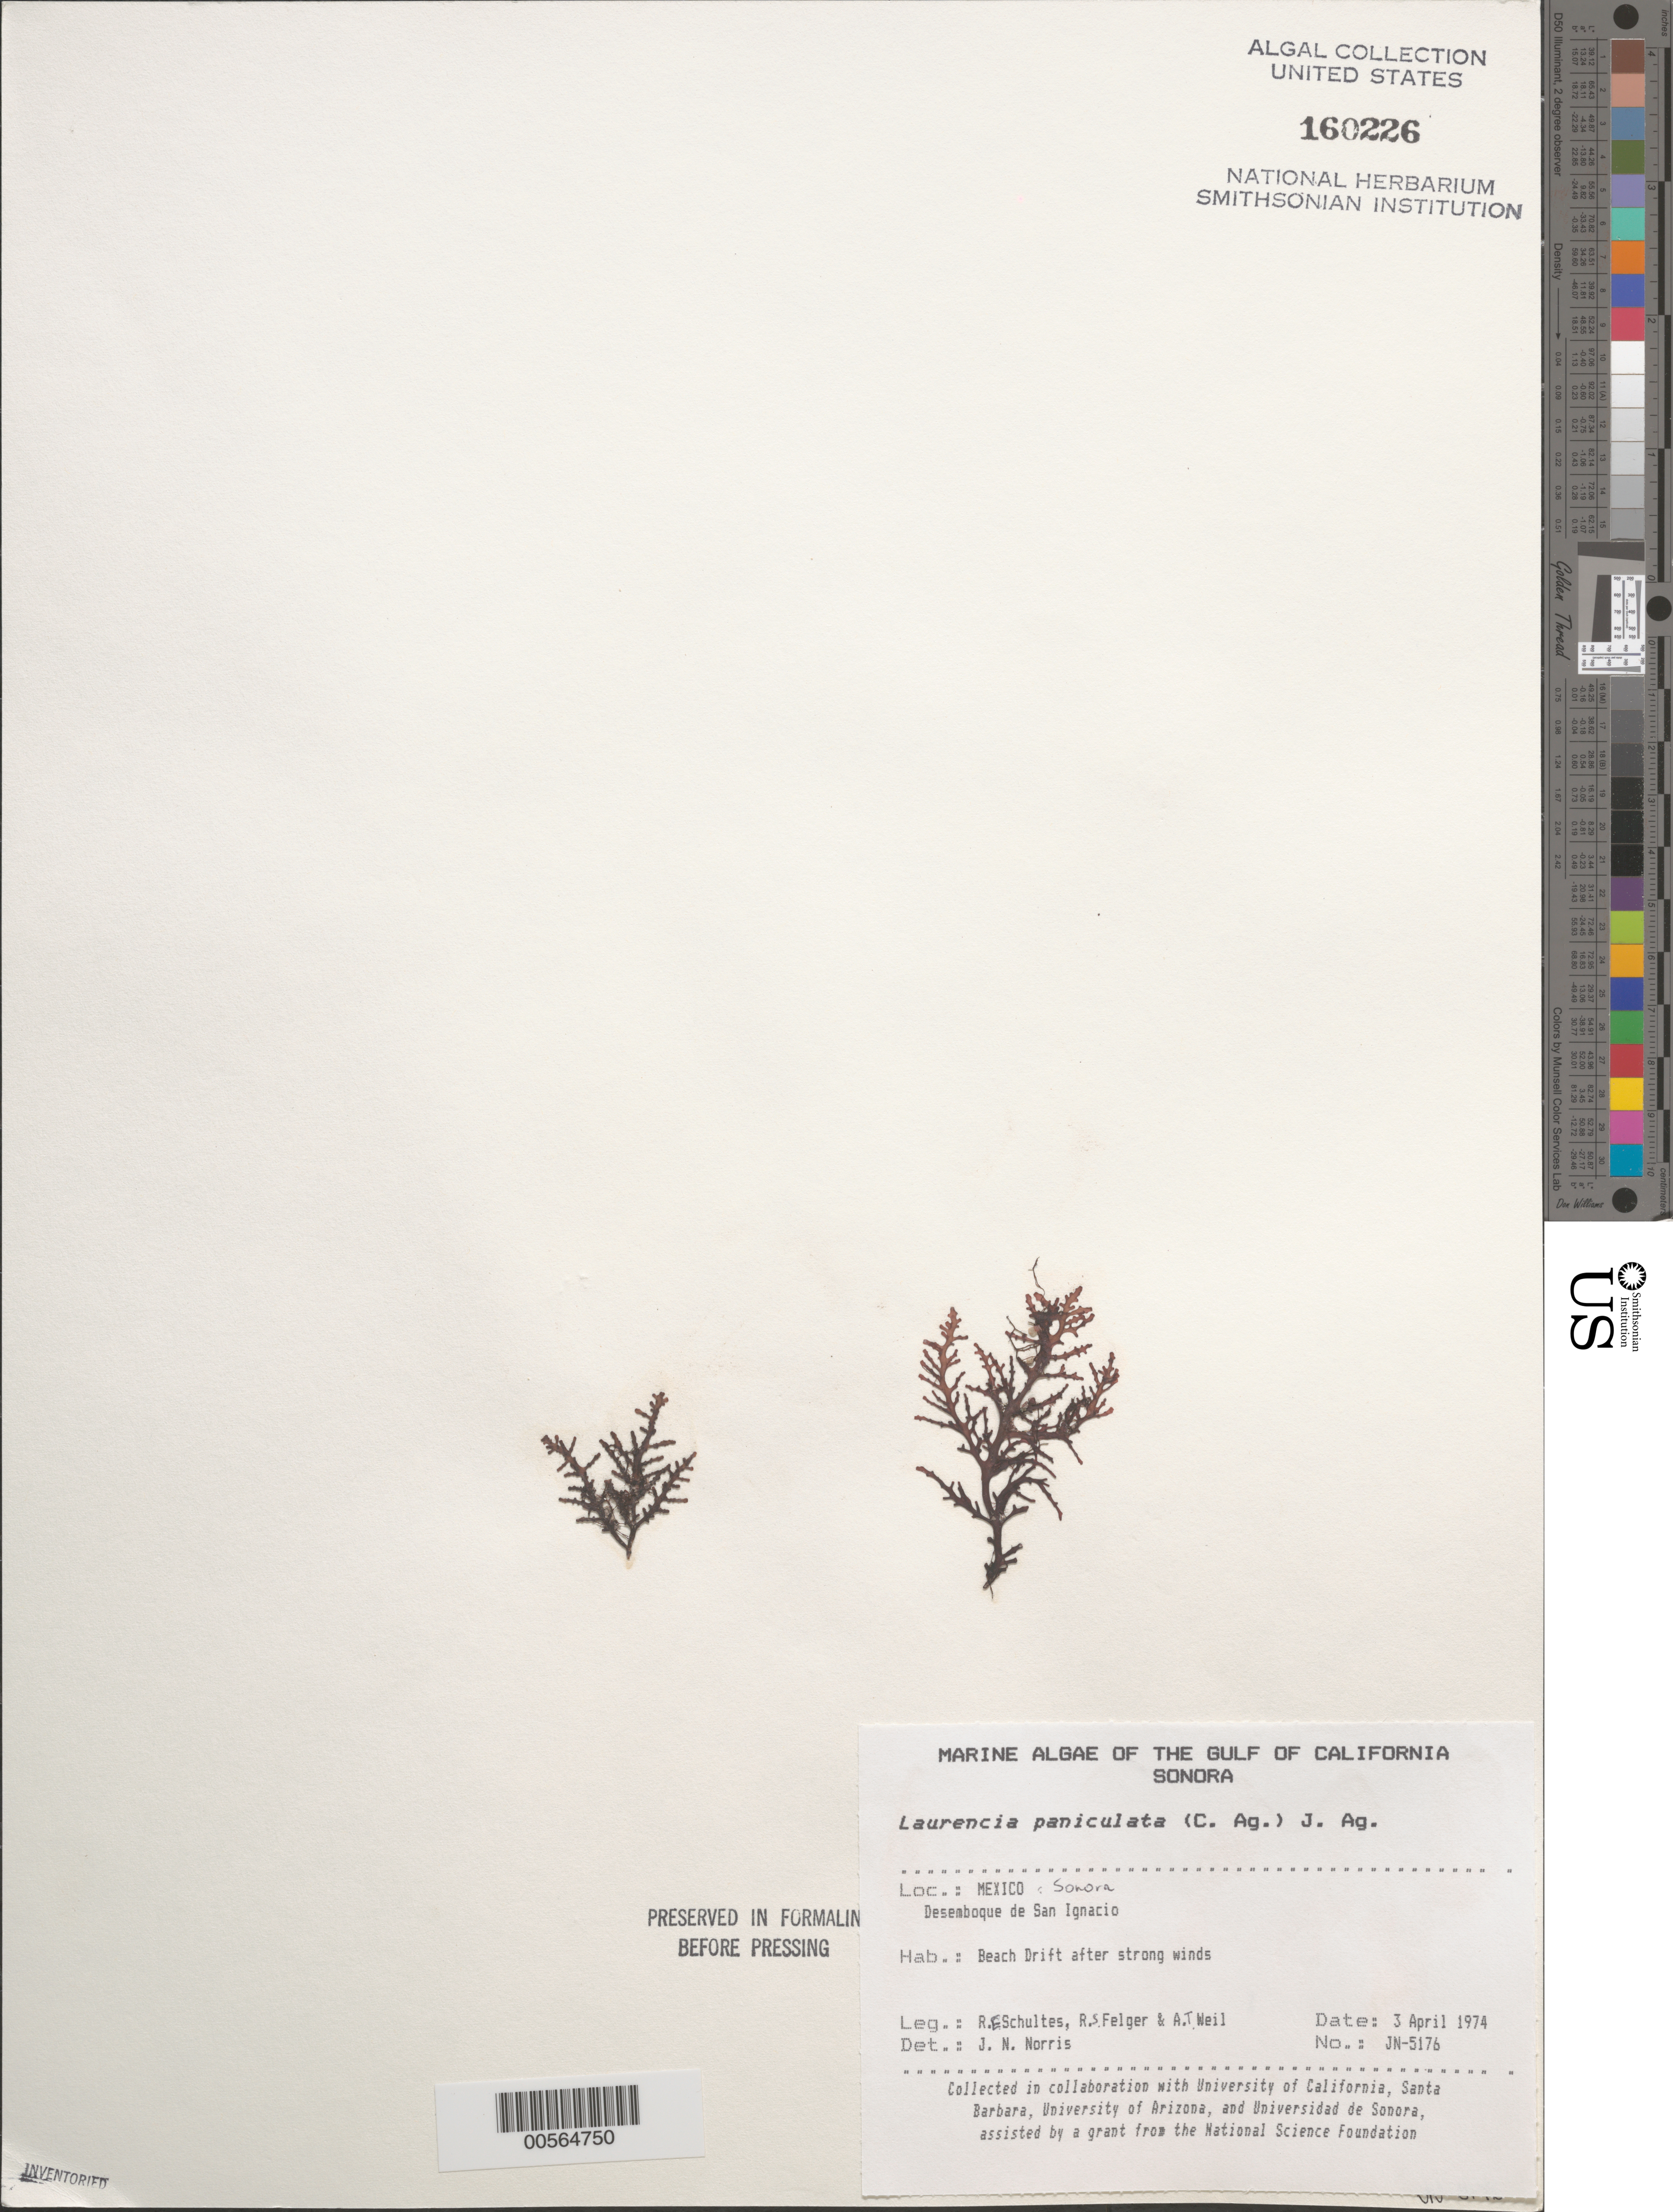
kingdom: Plantae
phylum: Rhodophyta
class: Florideophyceae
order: Ceramiales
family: Rhodomelaceae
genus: Palisada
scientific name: Palisada thuyoides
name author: (Kützing) Cassano et al.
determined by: Algae name updating Project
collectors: R. E. Schultes, R. S. Felger & A. T. Weil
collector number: JN-5176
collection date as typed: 03 Apr 1974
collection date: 1974-04-03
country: Mexico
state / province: Sonora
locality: Desemboque de San Ignacio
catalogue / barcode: US 160226